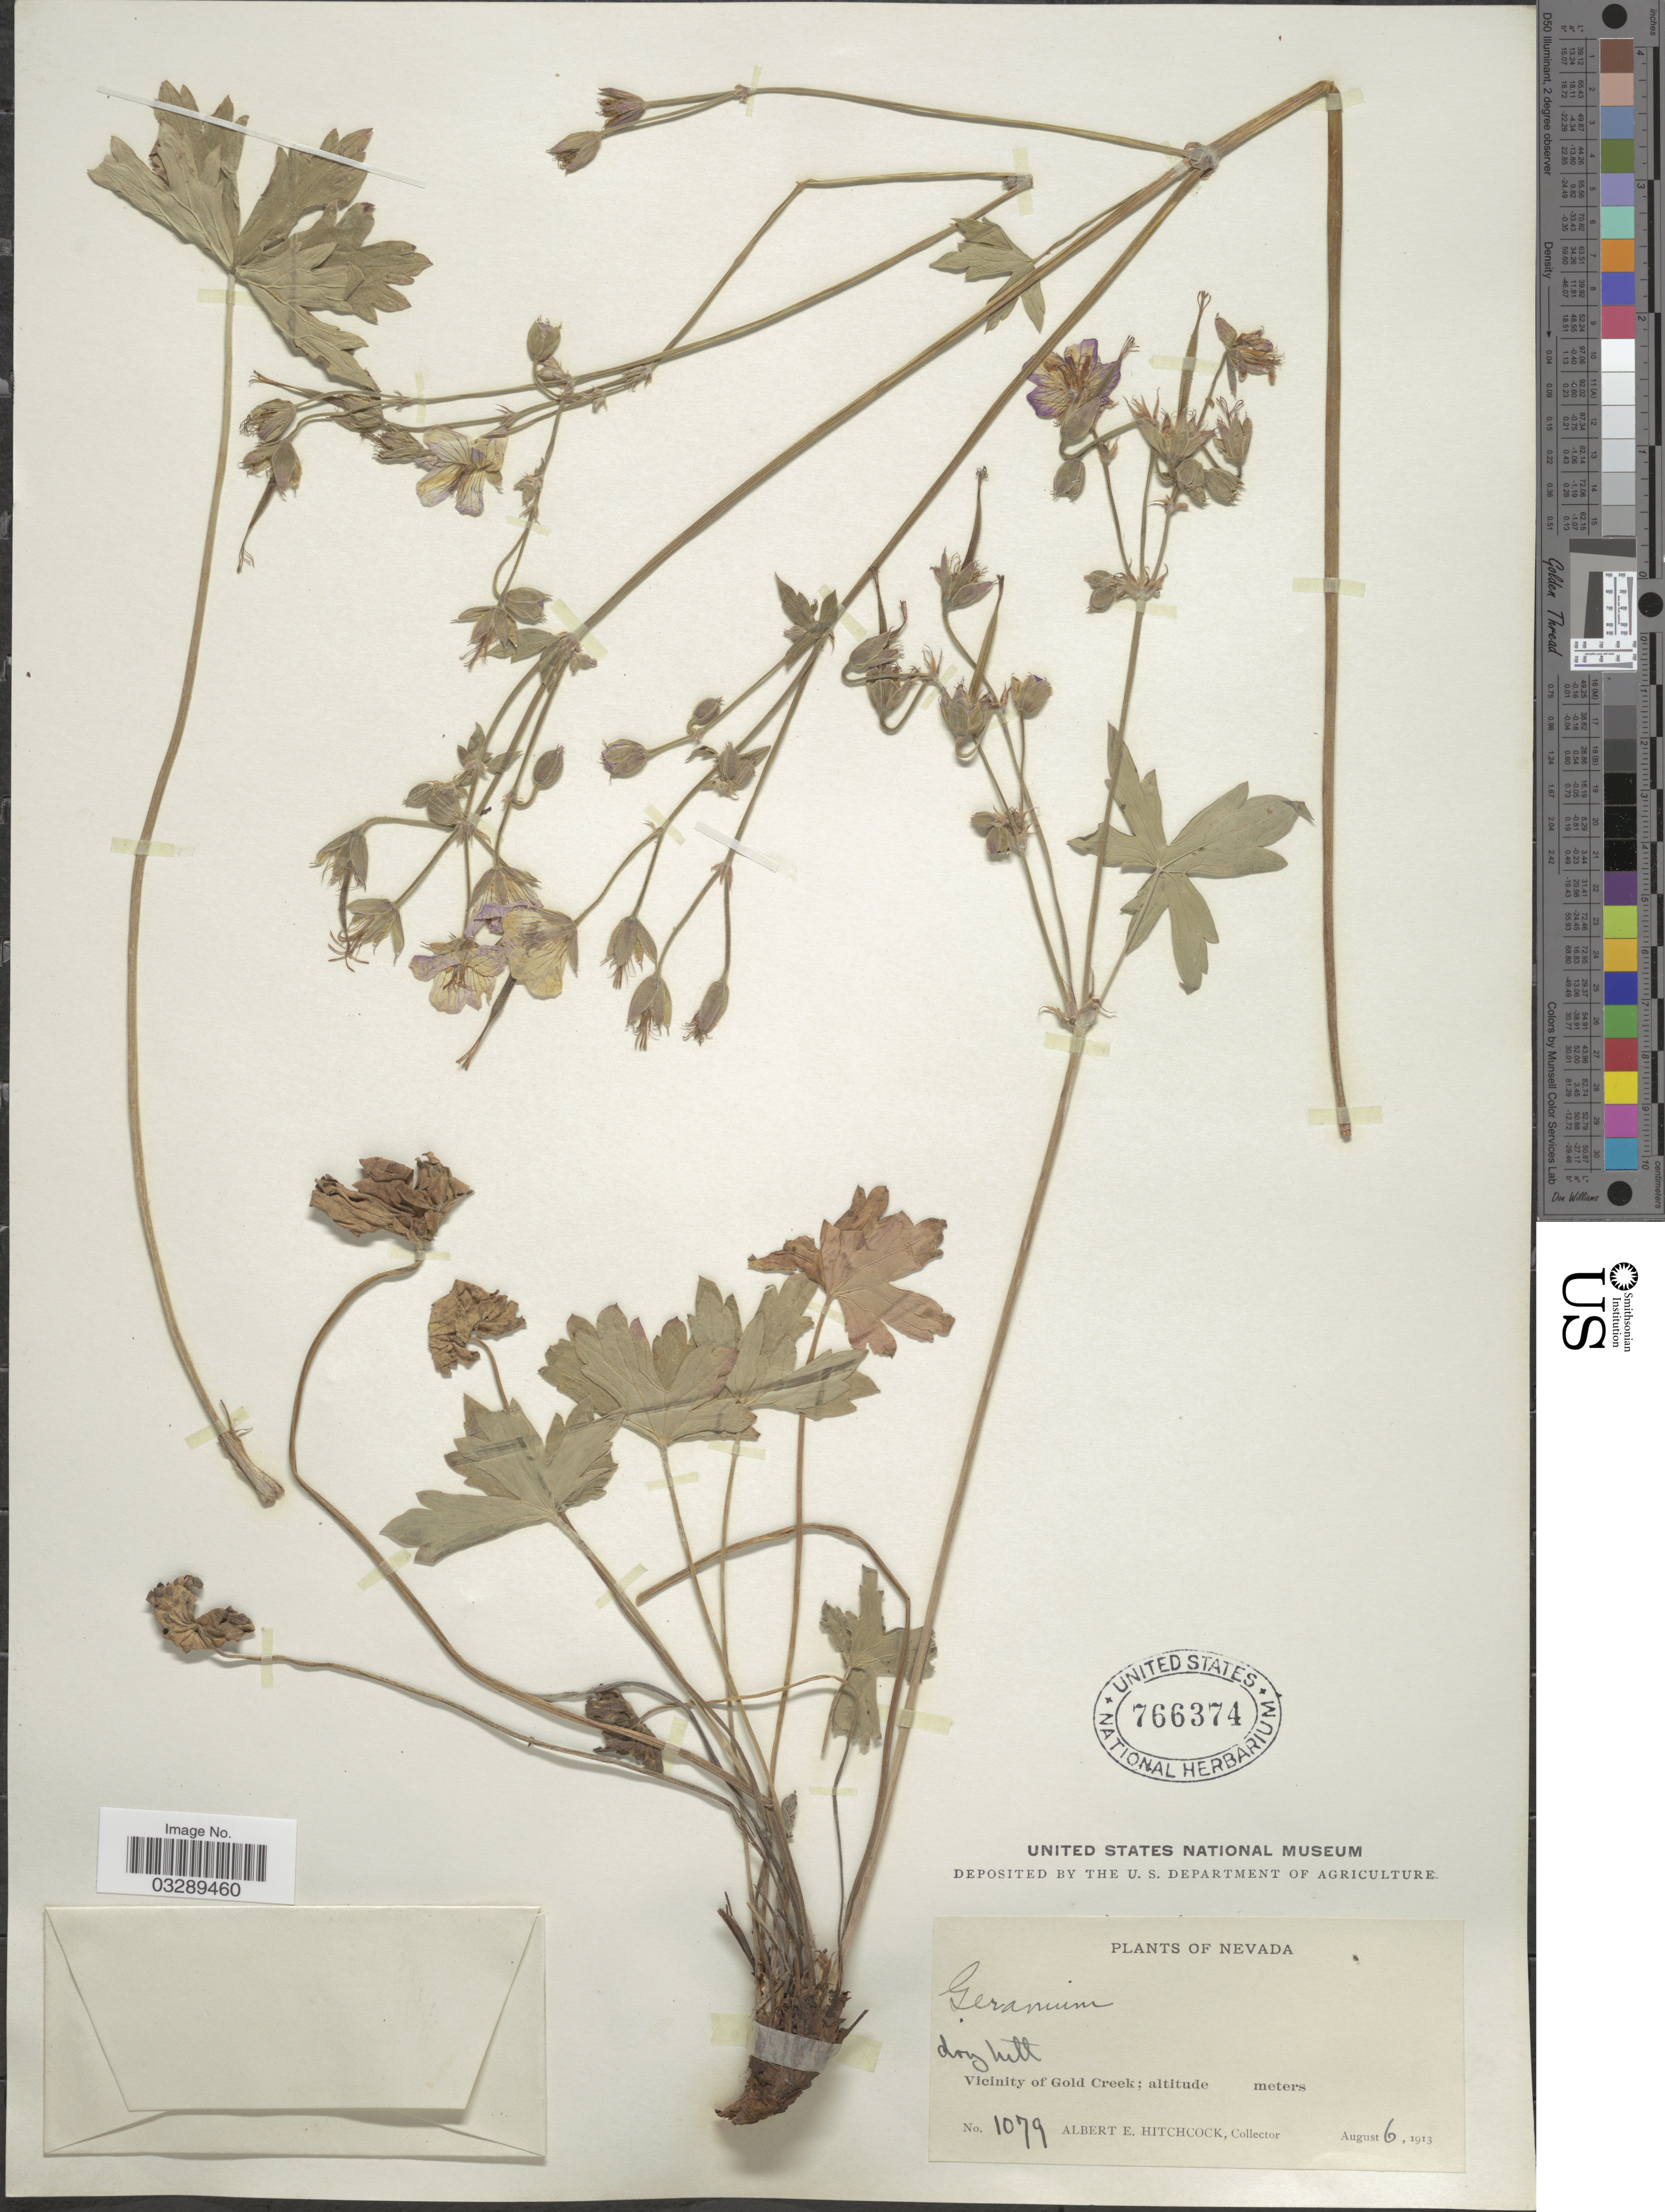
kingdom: Plantae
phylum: Tracheophyta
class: Magnoliopsida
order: Geraniales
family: Geraniaceae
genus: Geranium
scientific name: Geranium sp.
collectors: A. Hitchcock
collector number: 1079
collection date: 1913-08-06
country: United States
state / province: Nevada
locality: Vicinity of Gold Creek.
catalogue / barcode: US 766374